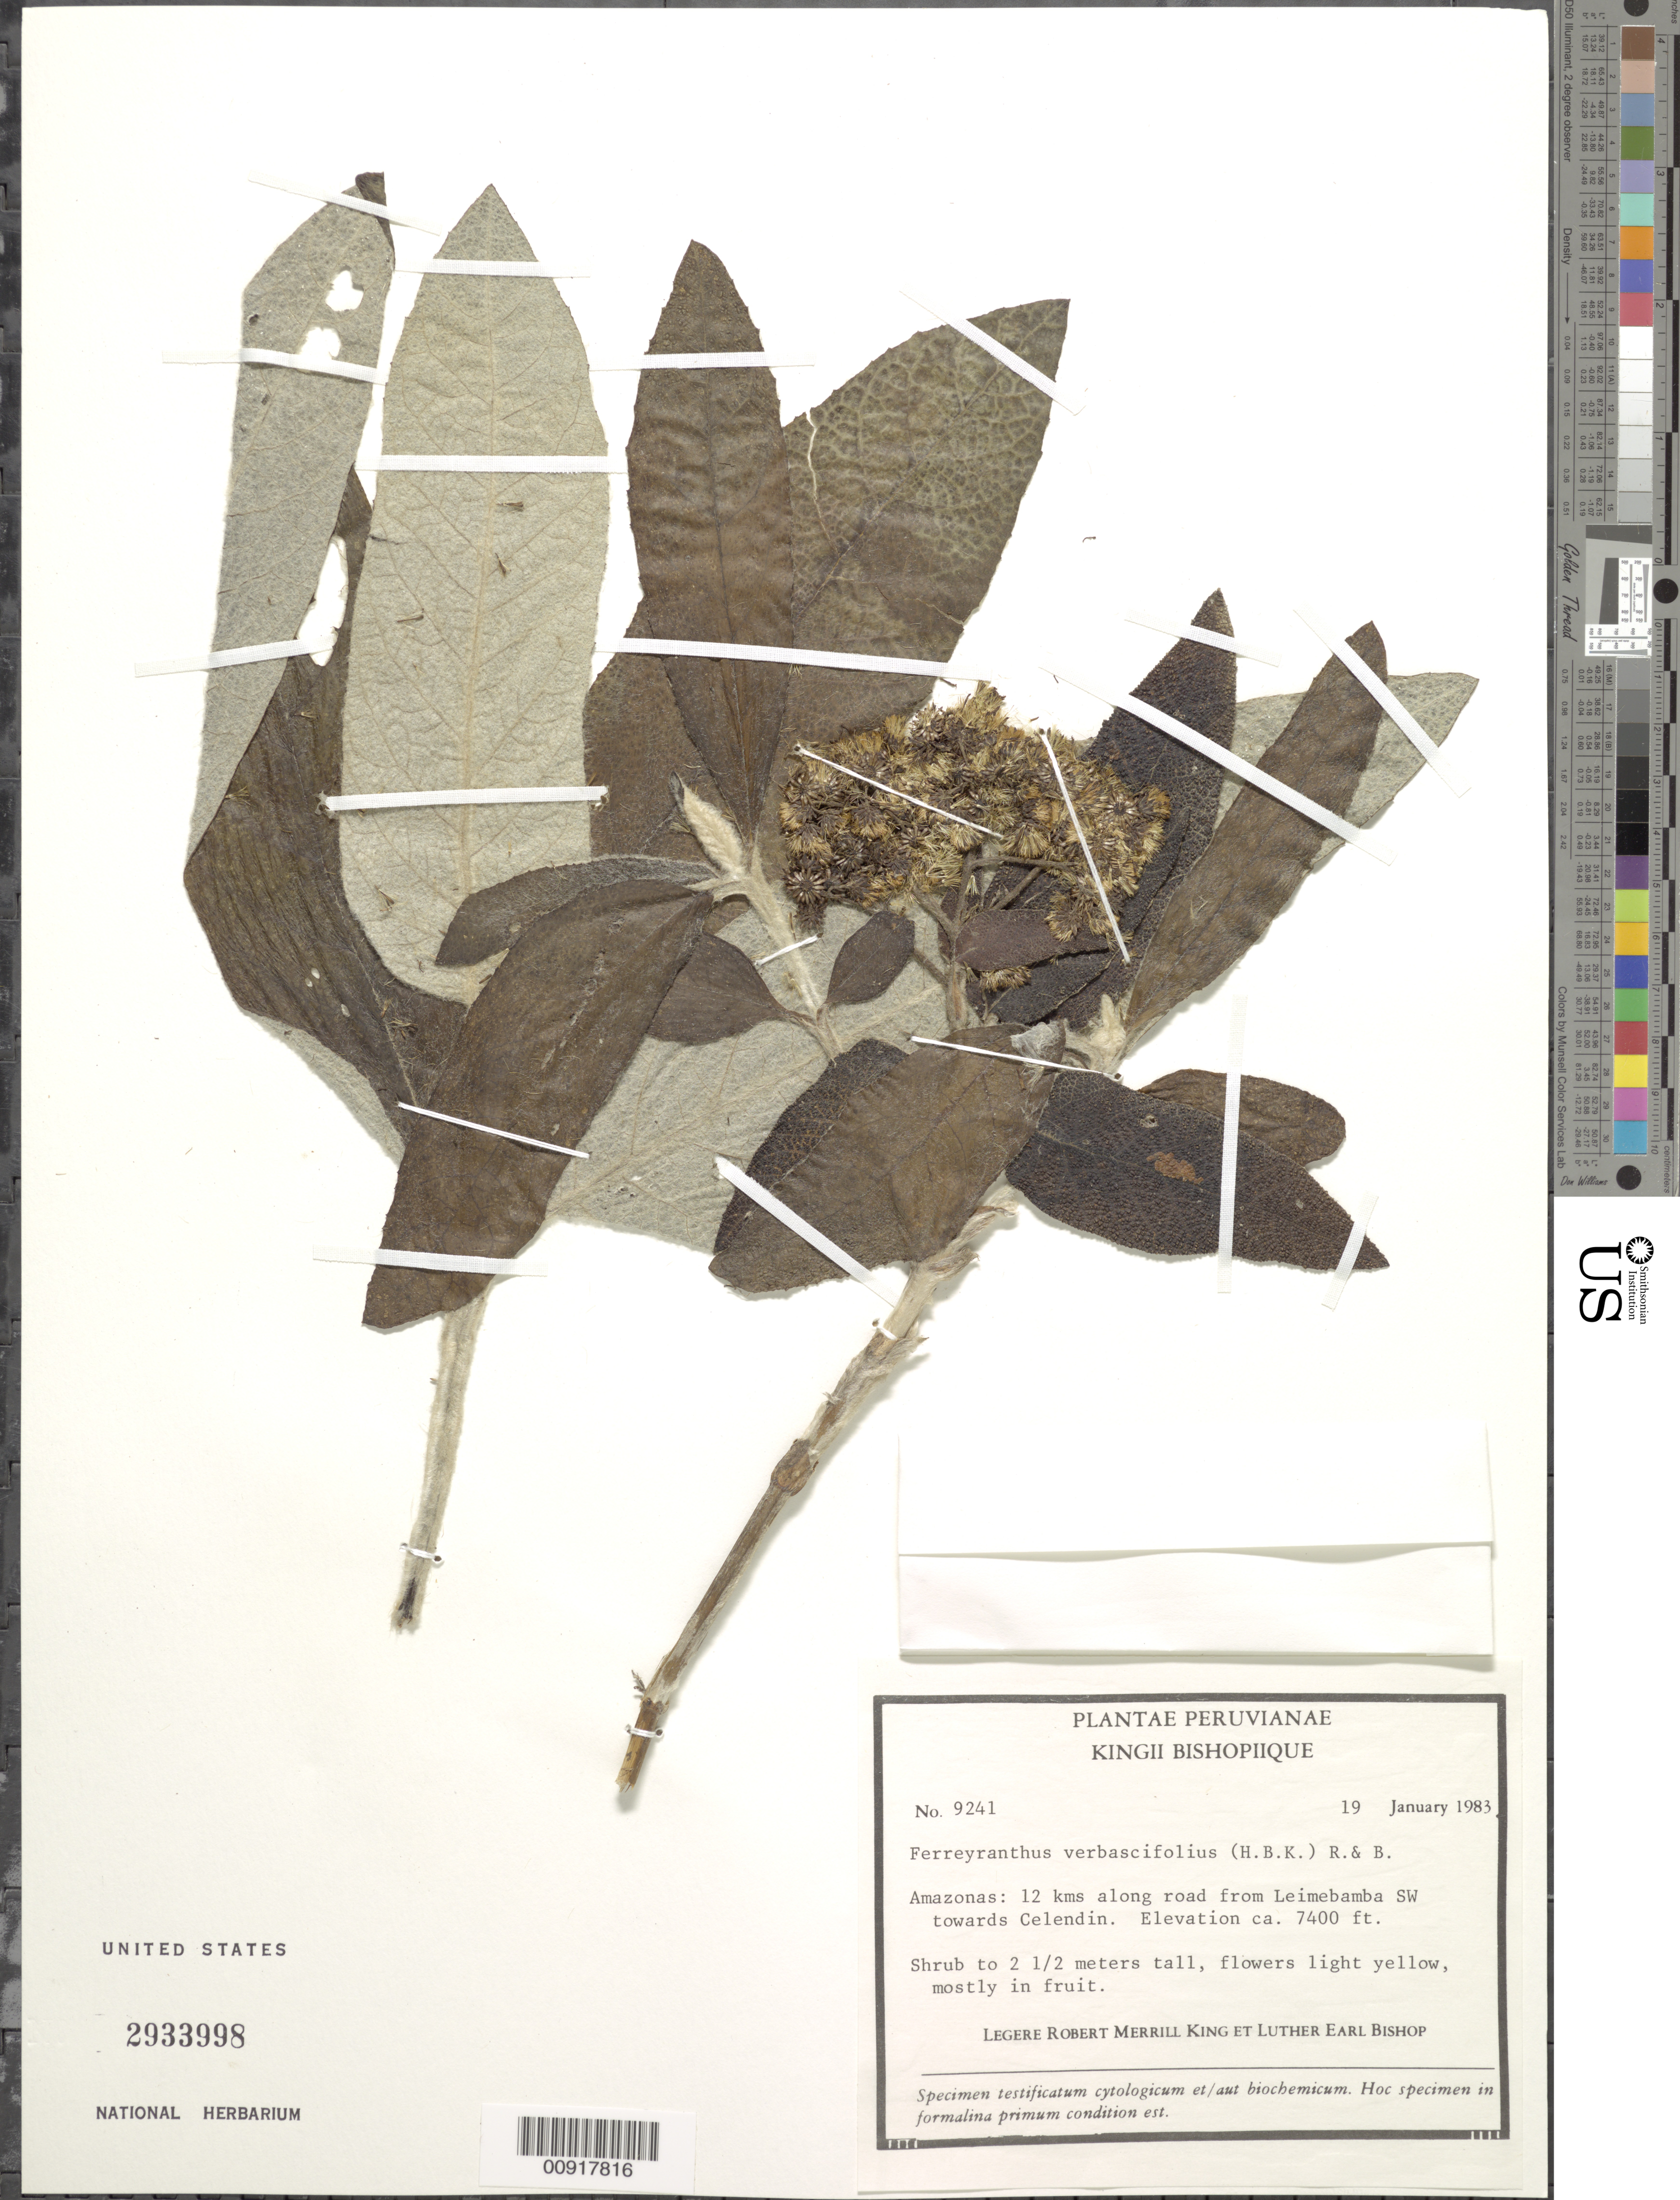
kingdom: Plantae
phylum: Tracheophyta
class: Magnoliopsida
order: Asterales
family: Asteraceae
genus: Ferreyranthus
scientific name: Ferreyranthus verbascifolius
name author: (Kunth) H. Rob. & Brettell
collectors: R. M. King & L. E. Bishop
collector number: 9241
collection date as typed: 19 January 1983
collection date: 1983-01-19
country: Peru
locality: Amazonas: 12 km along road from Leimabamba SW towards Celendin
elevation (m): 2256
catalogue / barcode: US 2933998